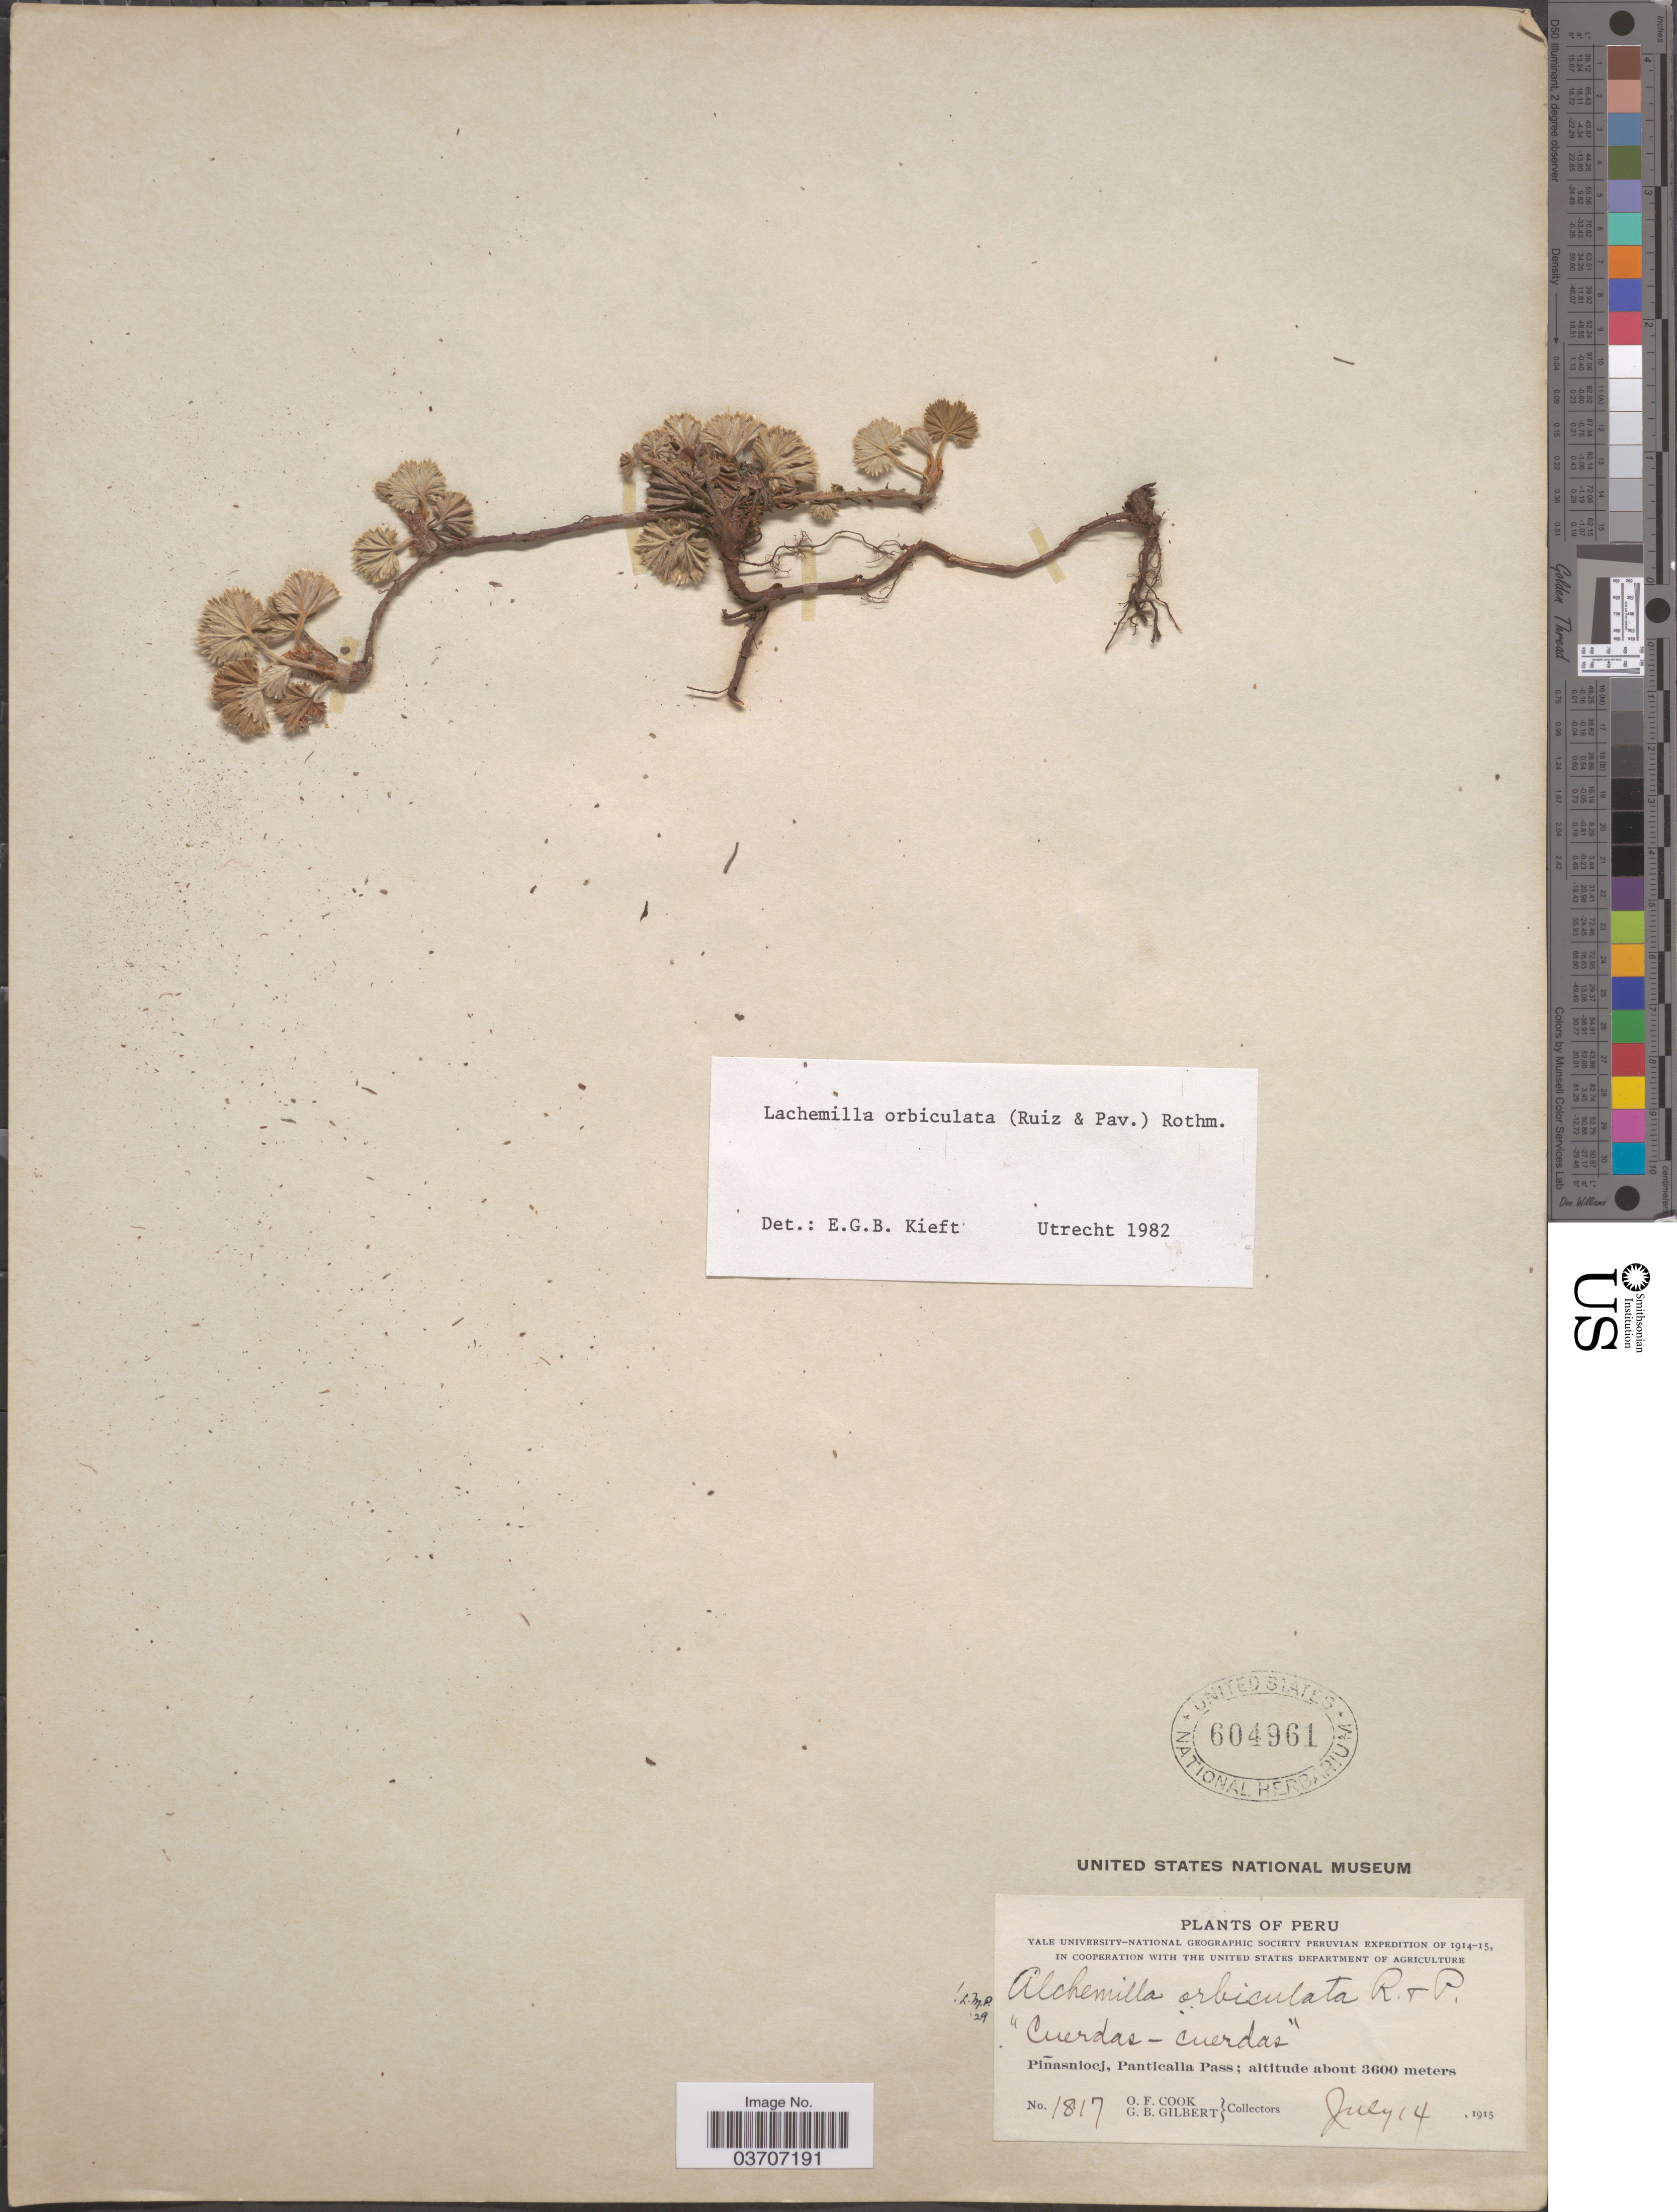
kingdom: Plantae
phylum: Tracheophyta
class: Magnoliopsida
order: Rosales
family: Rosaceae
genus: Lachemilla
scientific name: Lachemilla orbiculata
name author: (Ruiz & Pav.) Rydb.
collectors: O. F. Cook & G. B. Gilbert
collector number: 1817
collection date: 1915-07-14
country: Peru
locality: Cuerdas-cuerdas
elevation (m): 3600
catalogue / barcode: US 604961